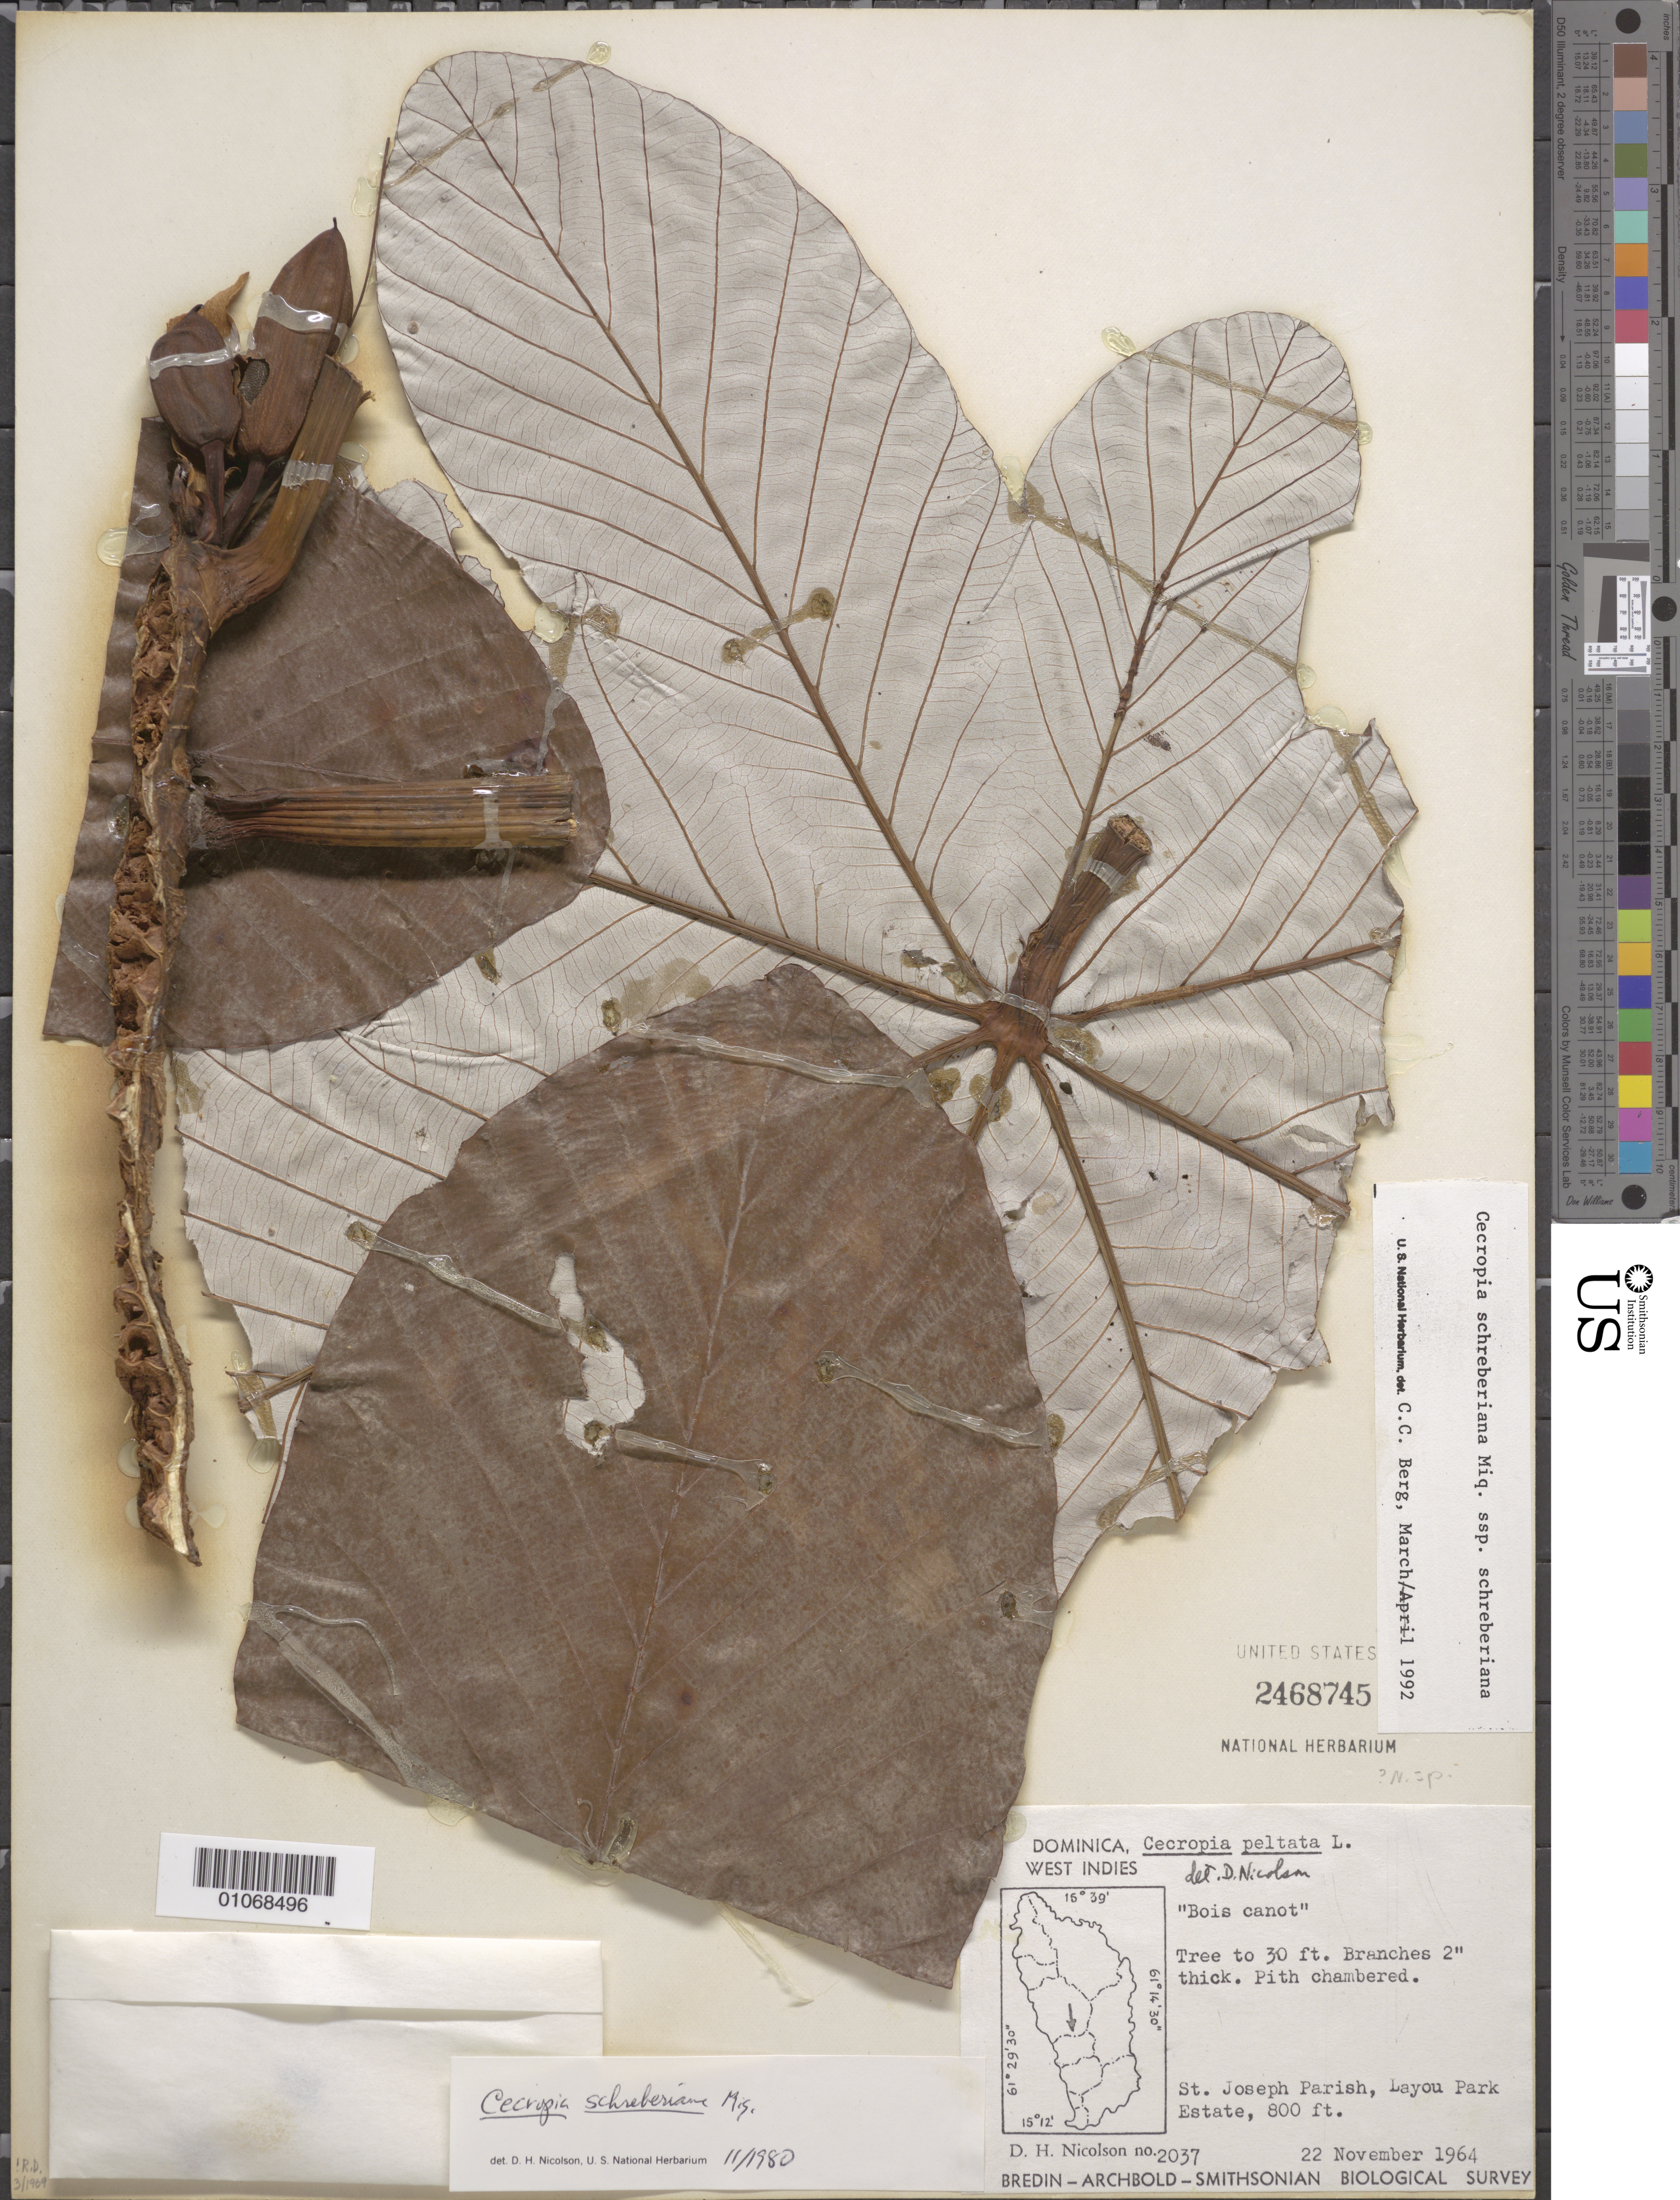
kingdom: Plantae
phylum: Tracheophyta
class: Magnoliopsida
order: Rosales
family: Urticaceae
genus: Cecropia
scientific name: Cecropia schreberiana subsp. schreberiana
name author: Miq.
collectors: D. H. Nicolson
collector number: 2037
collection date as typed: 22 Nov 1964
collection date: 1964-11-22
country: Dominica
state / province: St. Joseph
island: Dominica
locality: Layou park estate.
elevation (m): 244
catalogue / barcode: US 2468745